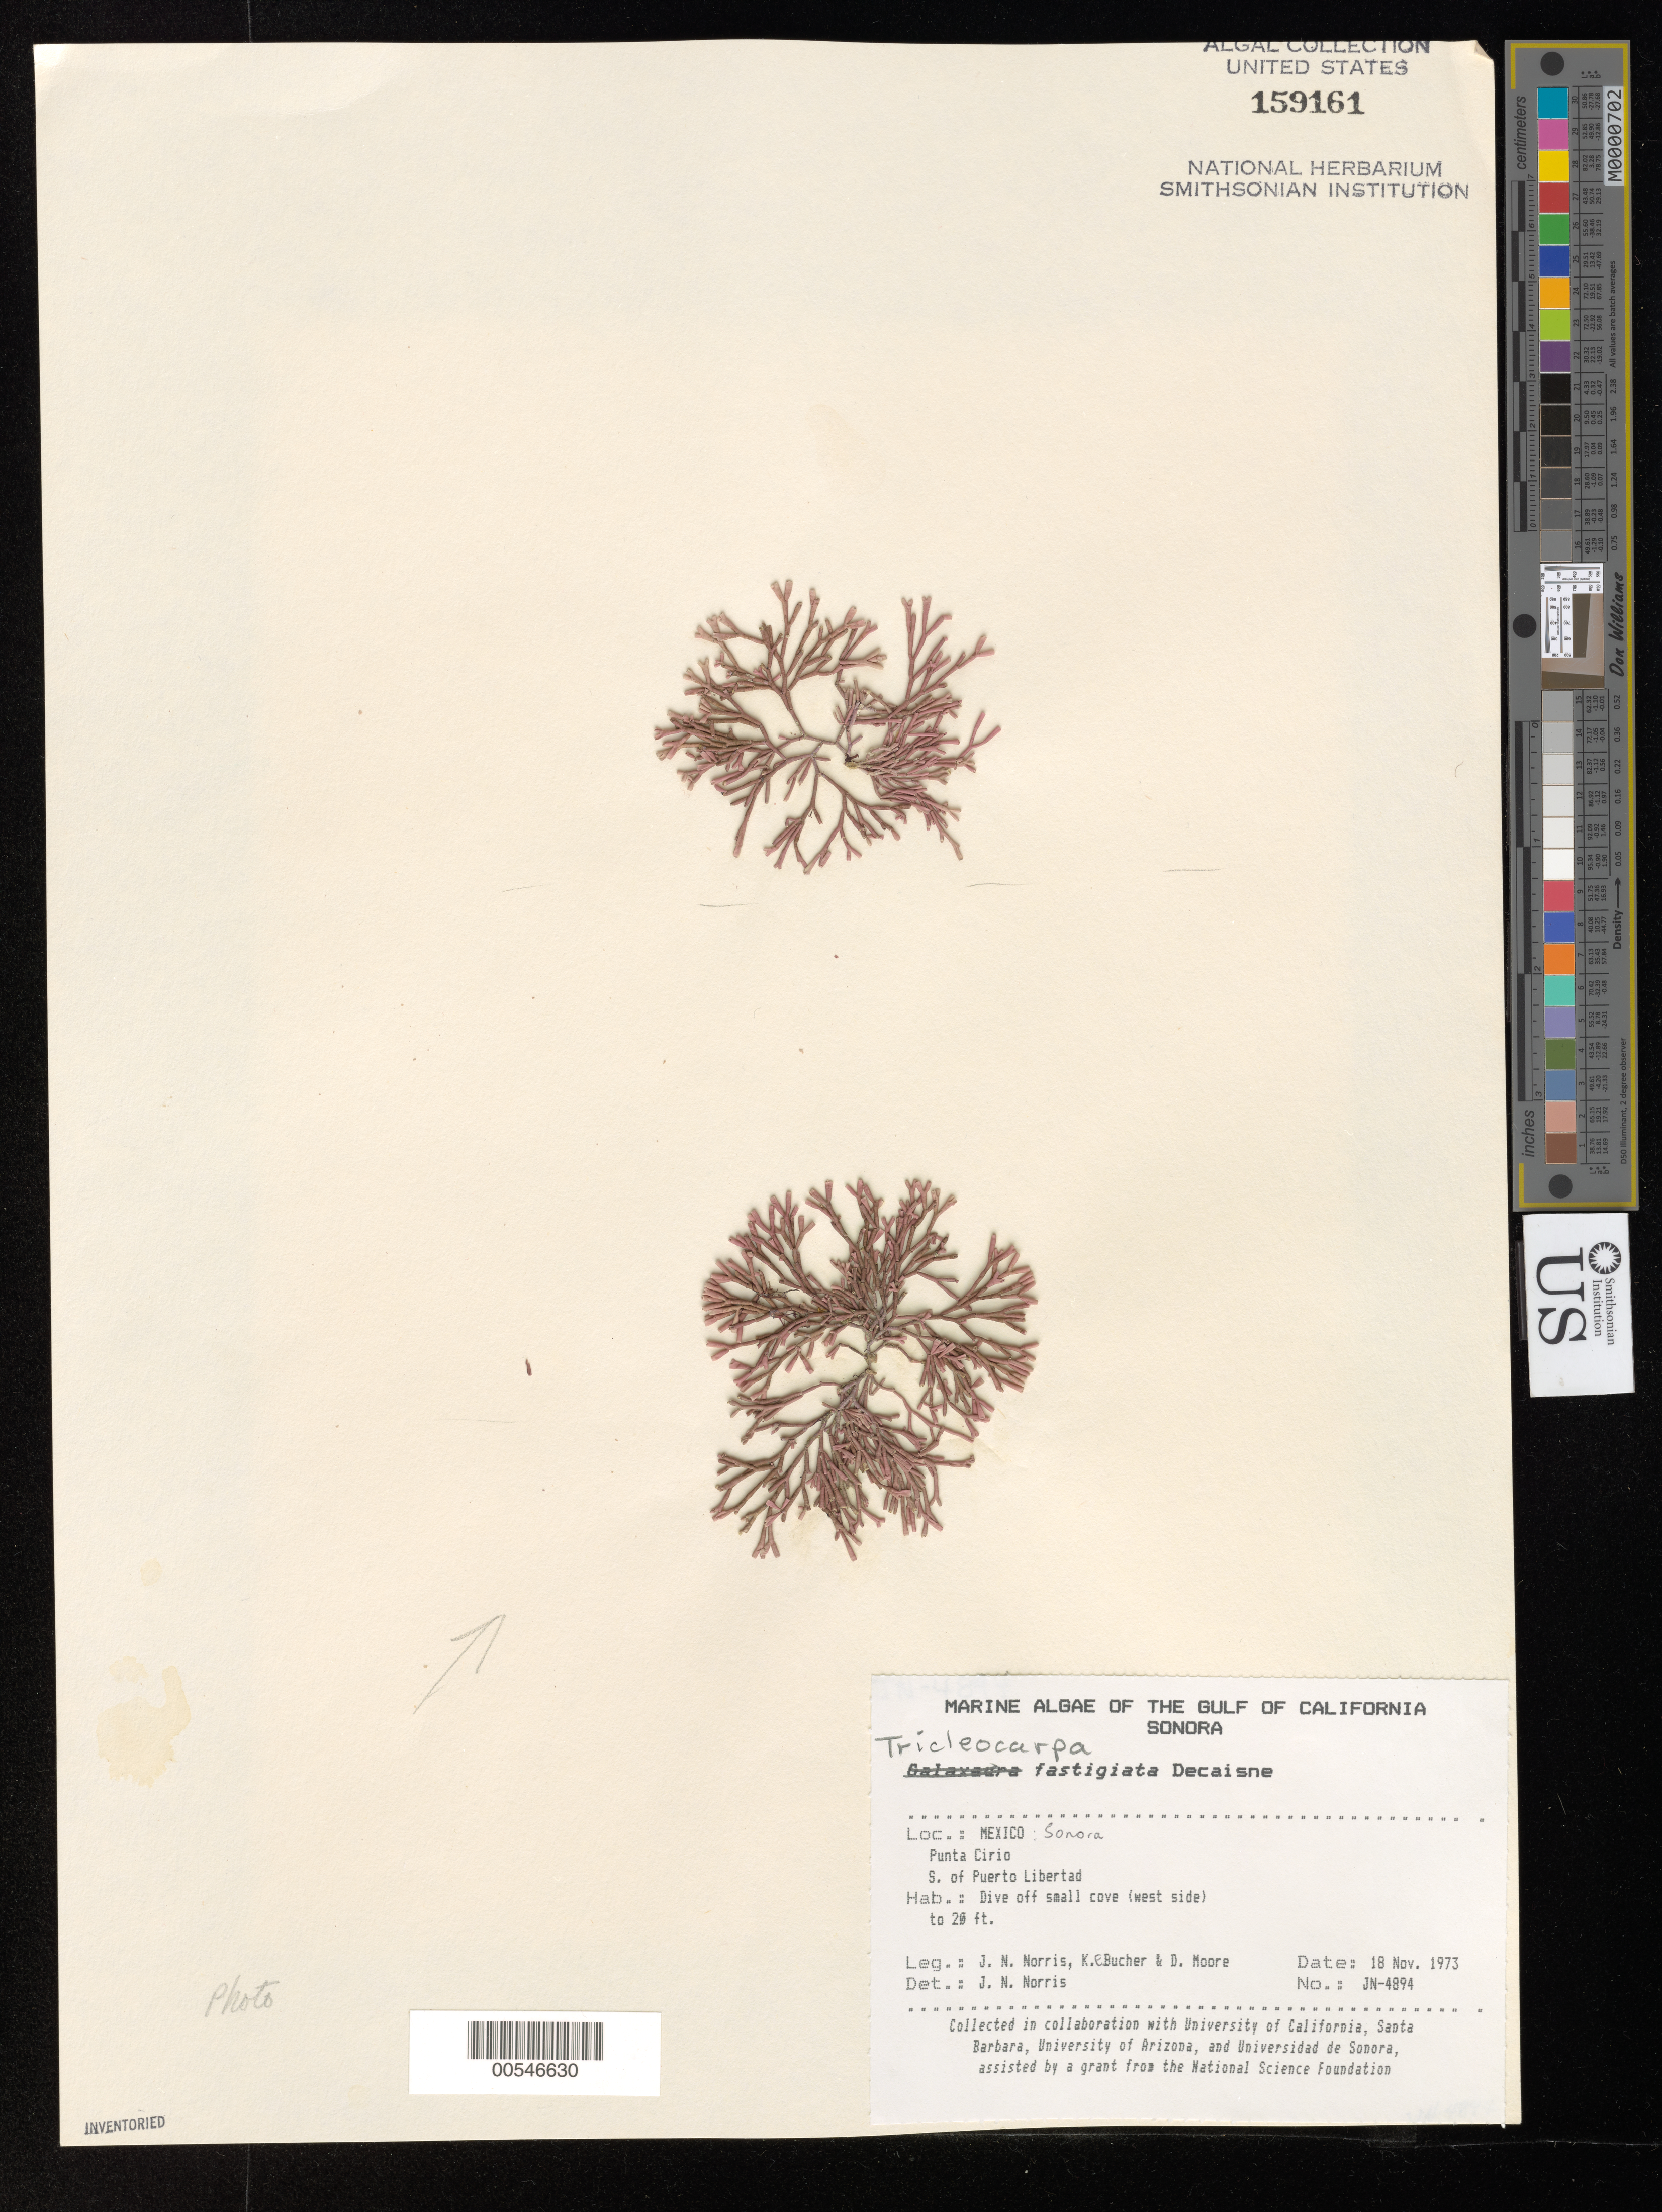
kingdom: Plantae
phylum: Rhodophyta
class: Florideophyceae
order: Nemaliales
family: Galaxauraceae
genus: Tricleocarpa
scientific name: Tricleocarpa fastigiata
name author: (Decne.) Huisman et al.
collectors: J. N. Norris, K. E. Bucher & D. Moore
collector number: JN-4894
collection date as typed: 18 Nov 1973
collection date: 1973-11-18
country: Mexico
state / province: Sonora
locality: Punta Cirio south of Puerto Libertad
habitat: Dive off small cove (west side) to 20 ft.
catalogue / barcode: US 159161